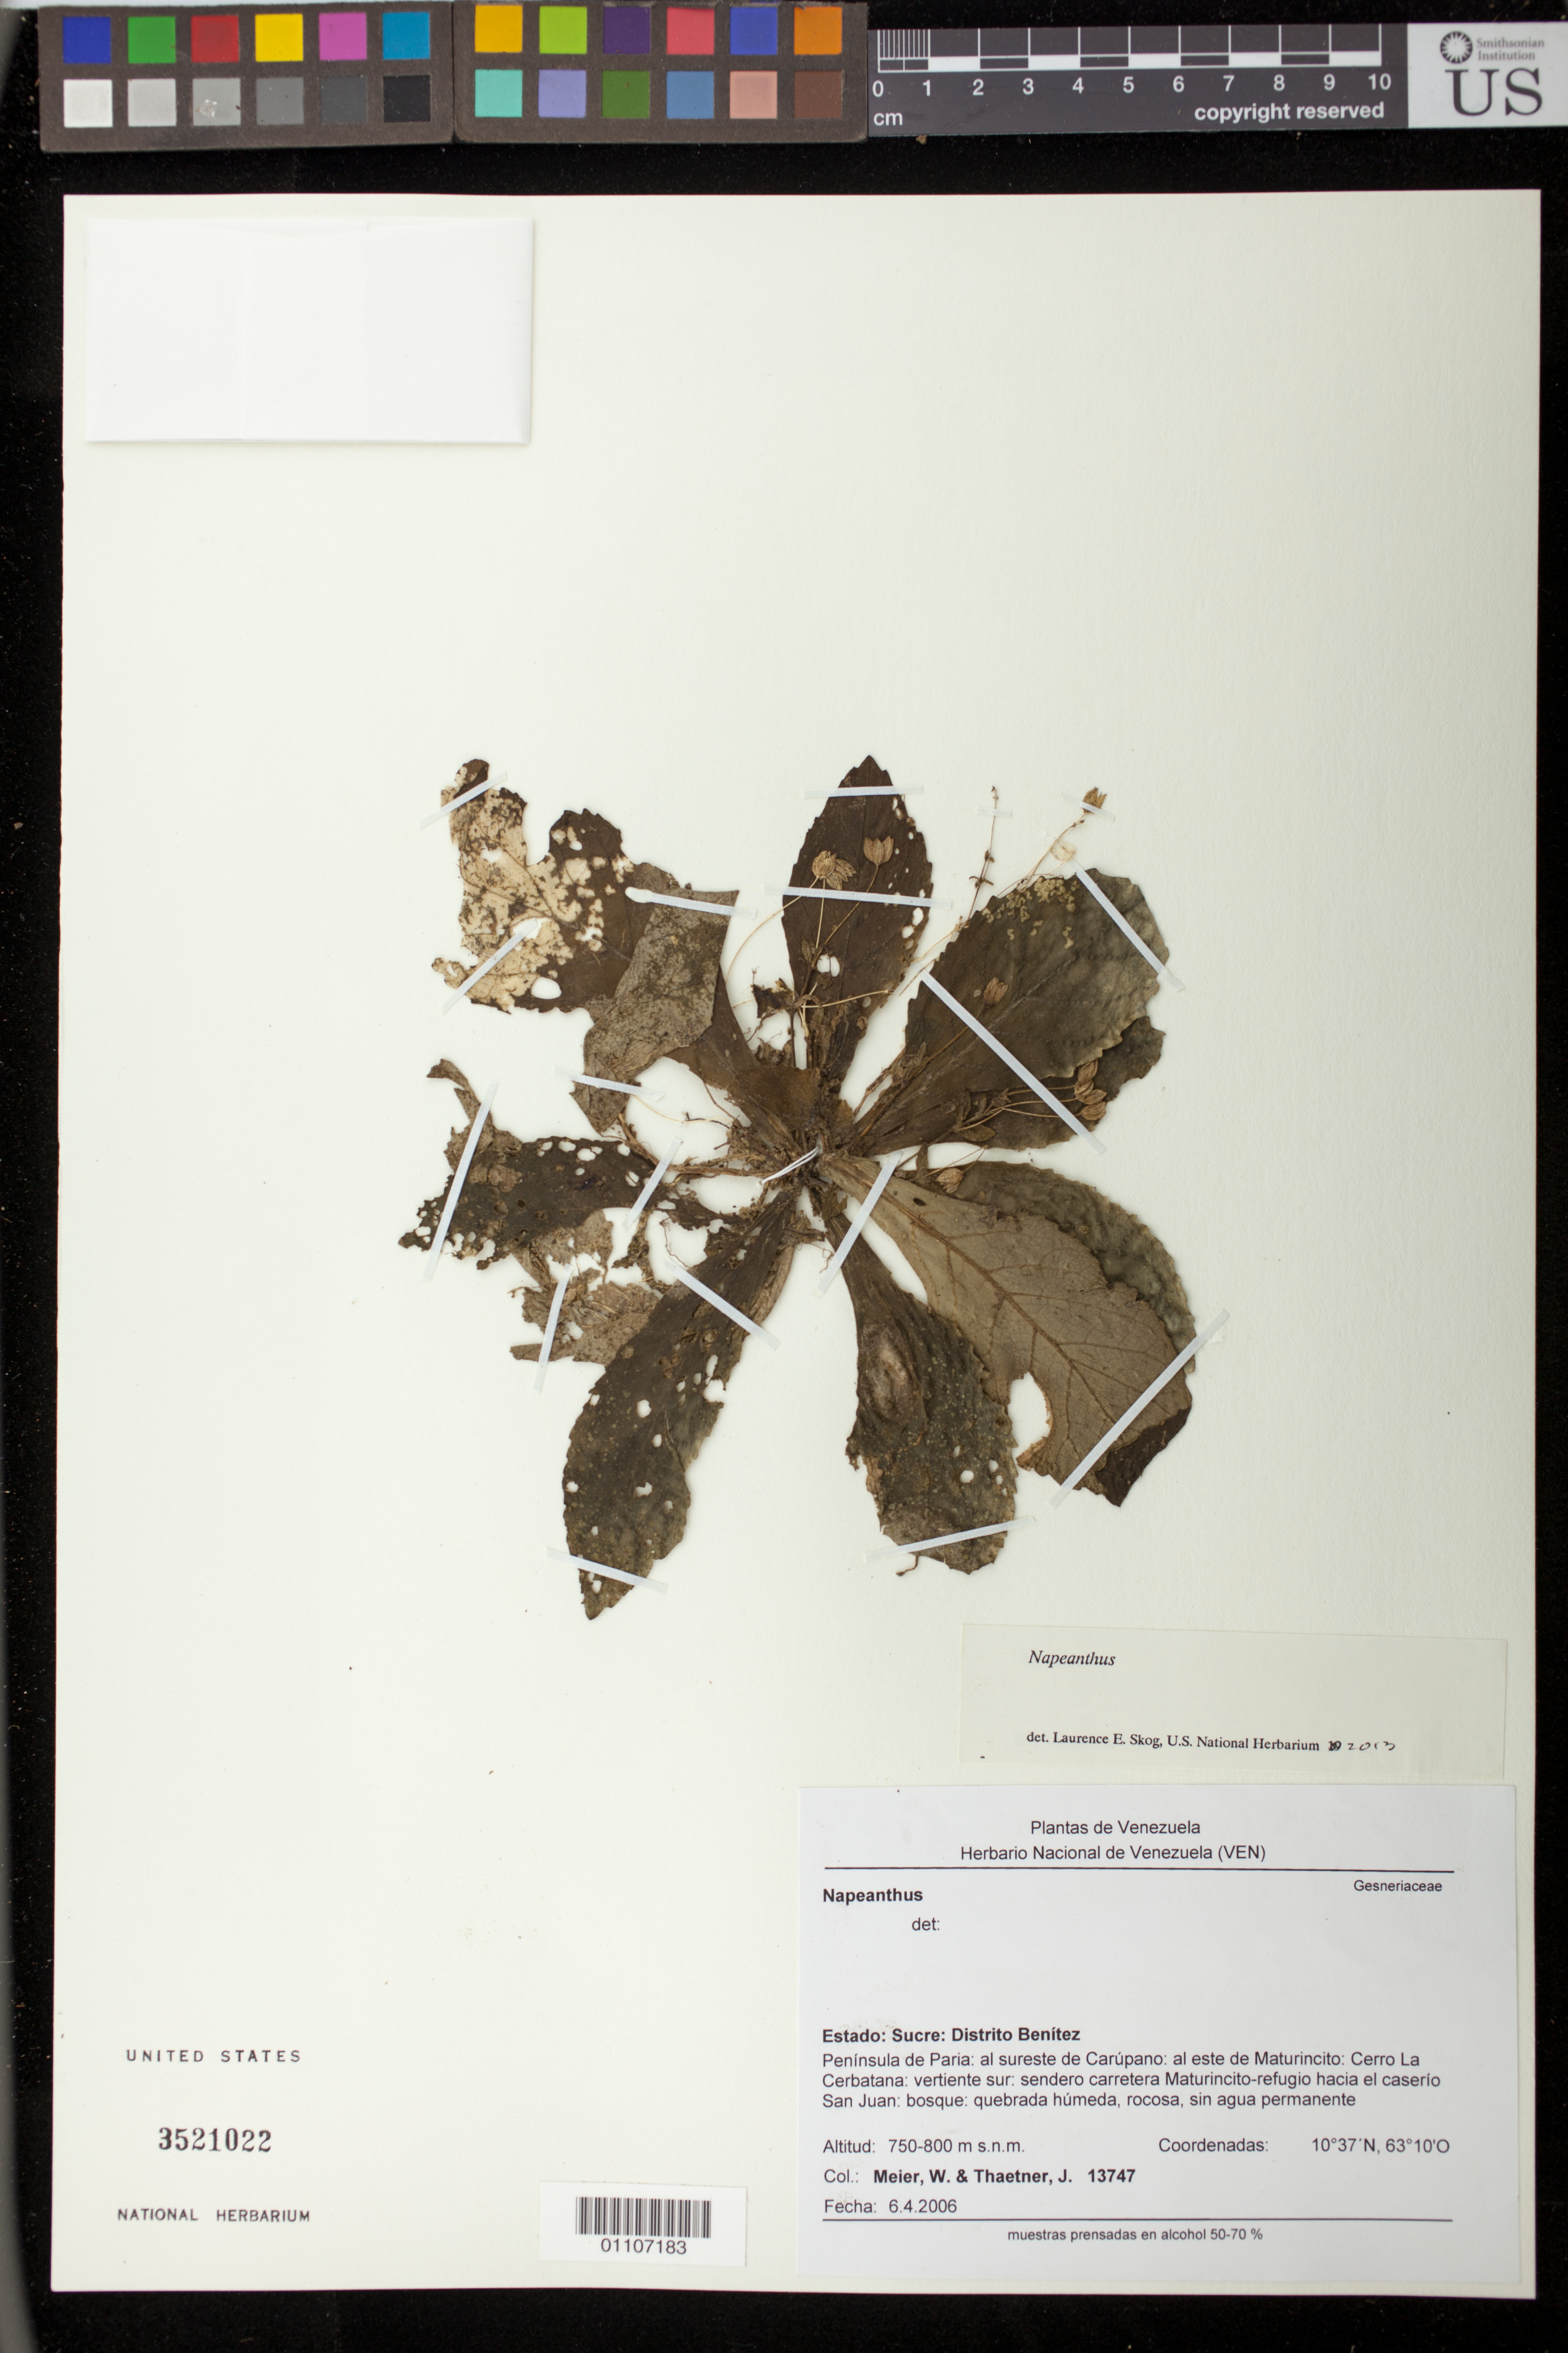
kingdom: Plantae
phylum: Tracheophyta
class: Magnoliopsida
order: Lamiales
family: Gesneriaceae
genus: Napeanthus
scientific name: Napeanthus sp.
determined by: Skog, Laurence E.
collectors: W. Meier & J. Thaetner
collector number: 13741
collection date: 2006-04-06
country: Venezuela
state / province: Sucre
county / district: Benitez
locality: Peninsula de Paria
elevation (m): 750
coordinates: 10° 37' N, 63° 10' O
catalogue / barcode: US 3521022